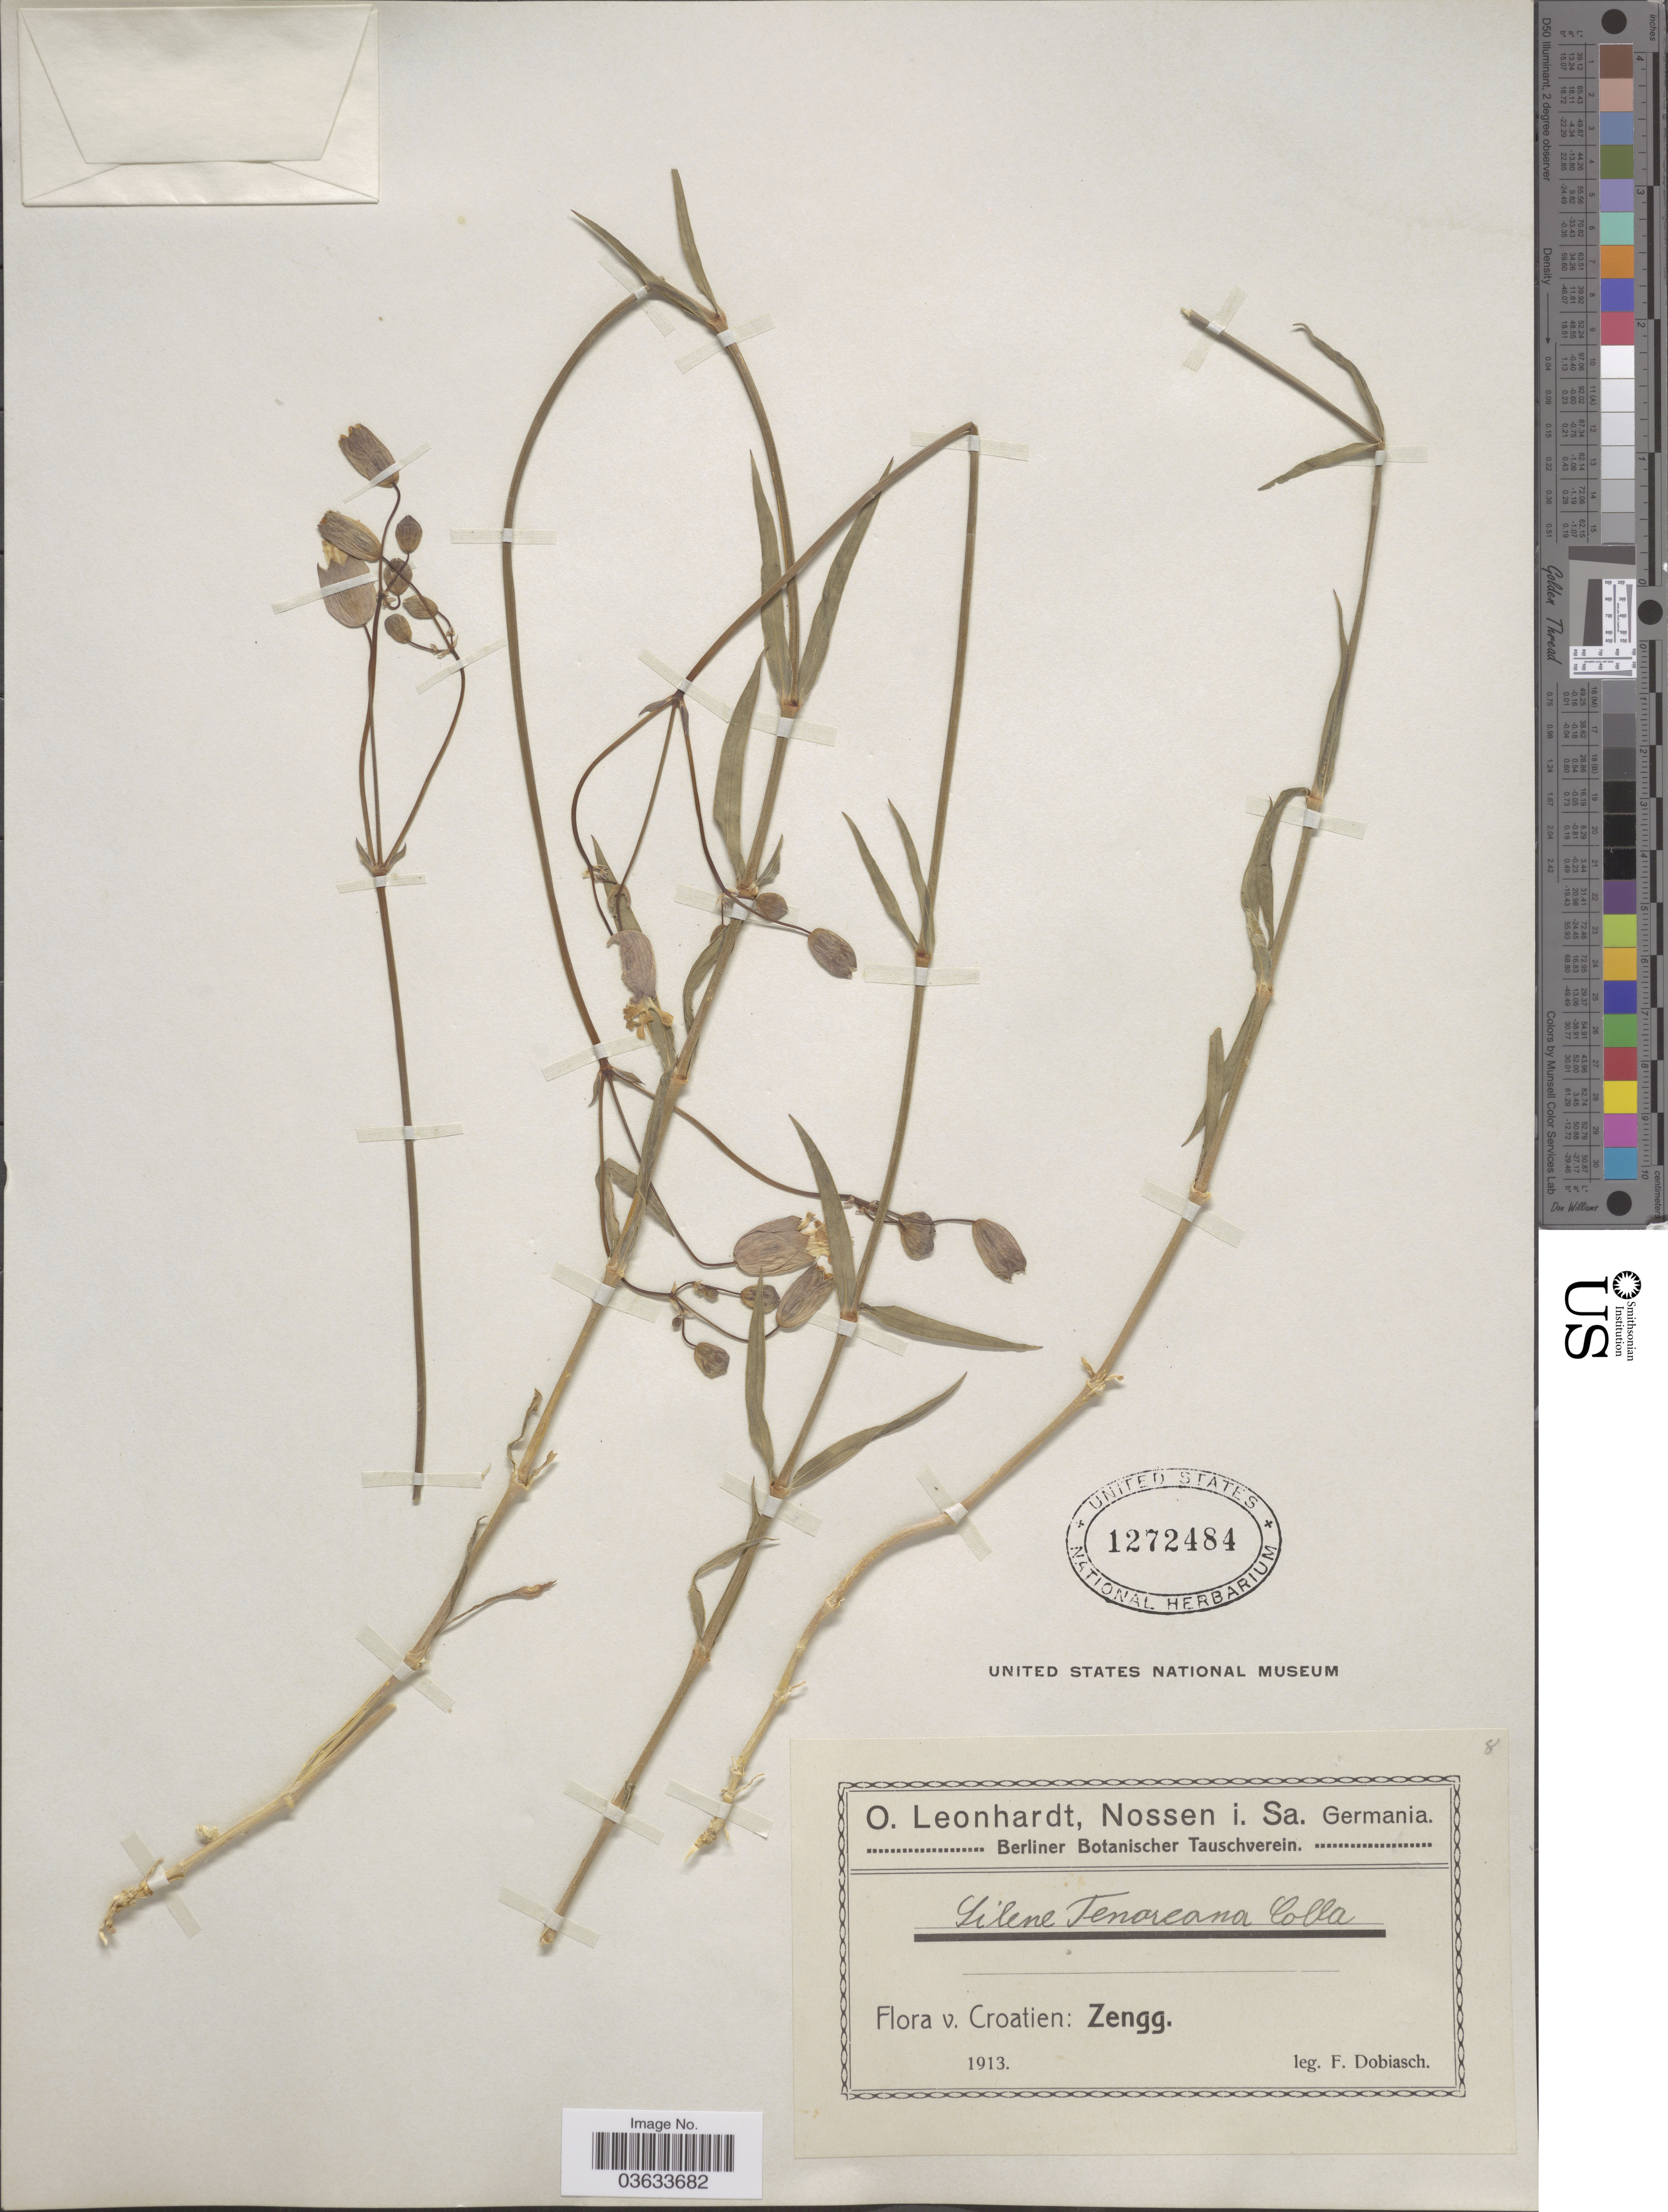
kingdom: Plantae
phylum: Tracheophyta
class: Magnoliopsida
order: Caryophyllales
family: Caryophyllaceae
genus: Silene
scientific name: Silene tenoreana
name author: Colla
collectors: F. Dobiasch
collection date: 1913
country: Croatia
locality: Zengg.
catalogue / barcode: US 1272484